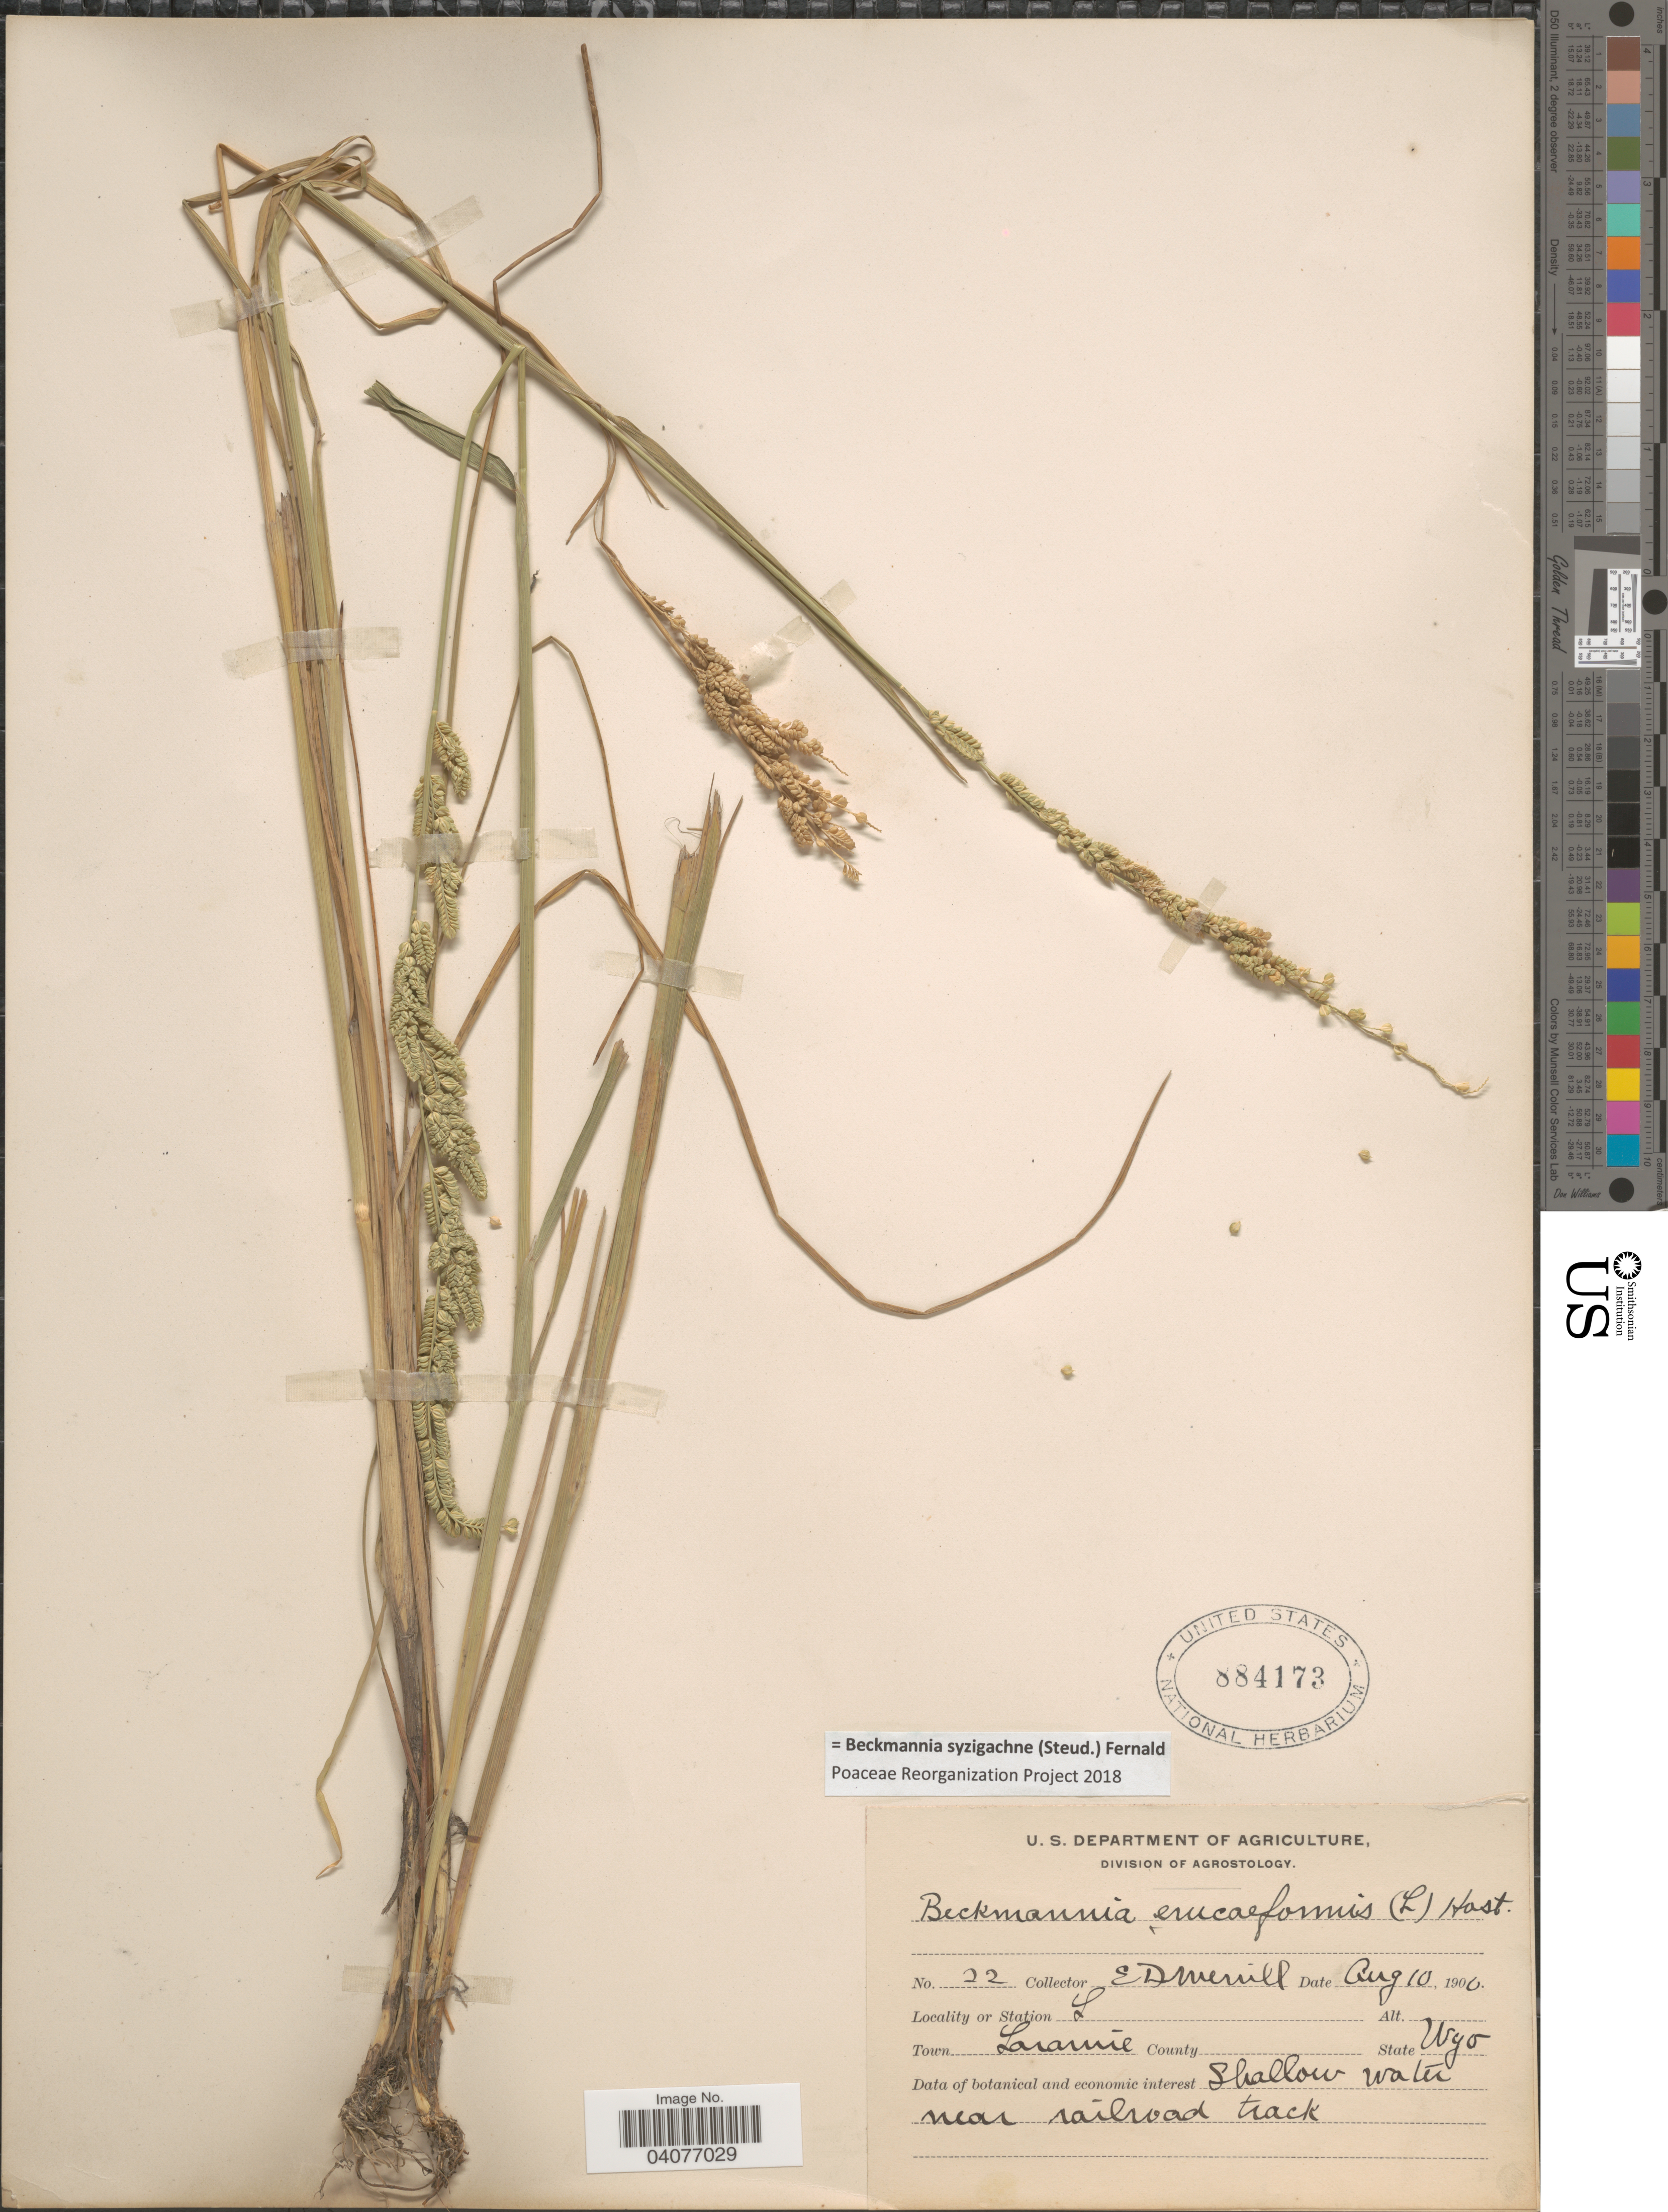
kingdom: Plantae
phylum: Tracheophyta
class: Liliopsida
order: Poales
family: Poaceae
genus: Beckmannia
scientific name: Beckmannia syzigachne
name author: (Steud.) Fernald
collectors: E. D. Merrill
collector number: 22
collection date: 1900-08-10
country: United States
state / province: Wyoming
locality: Town Laramie. Shallow water near railroad track.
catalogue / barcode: US 884173